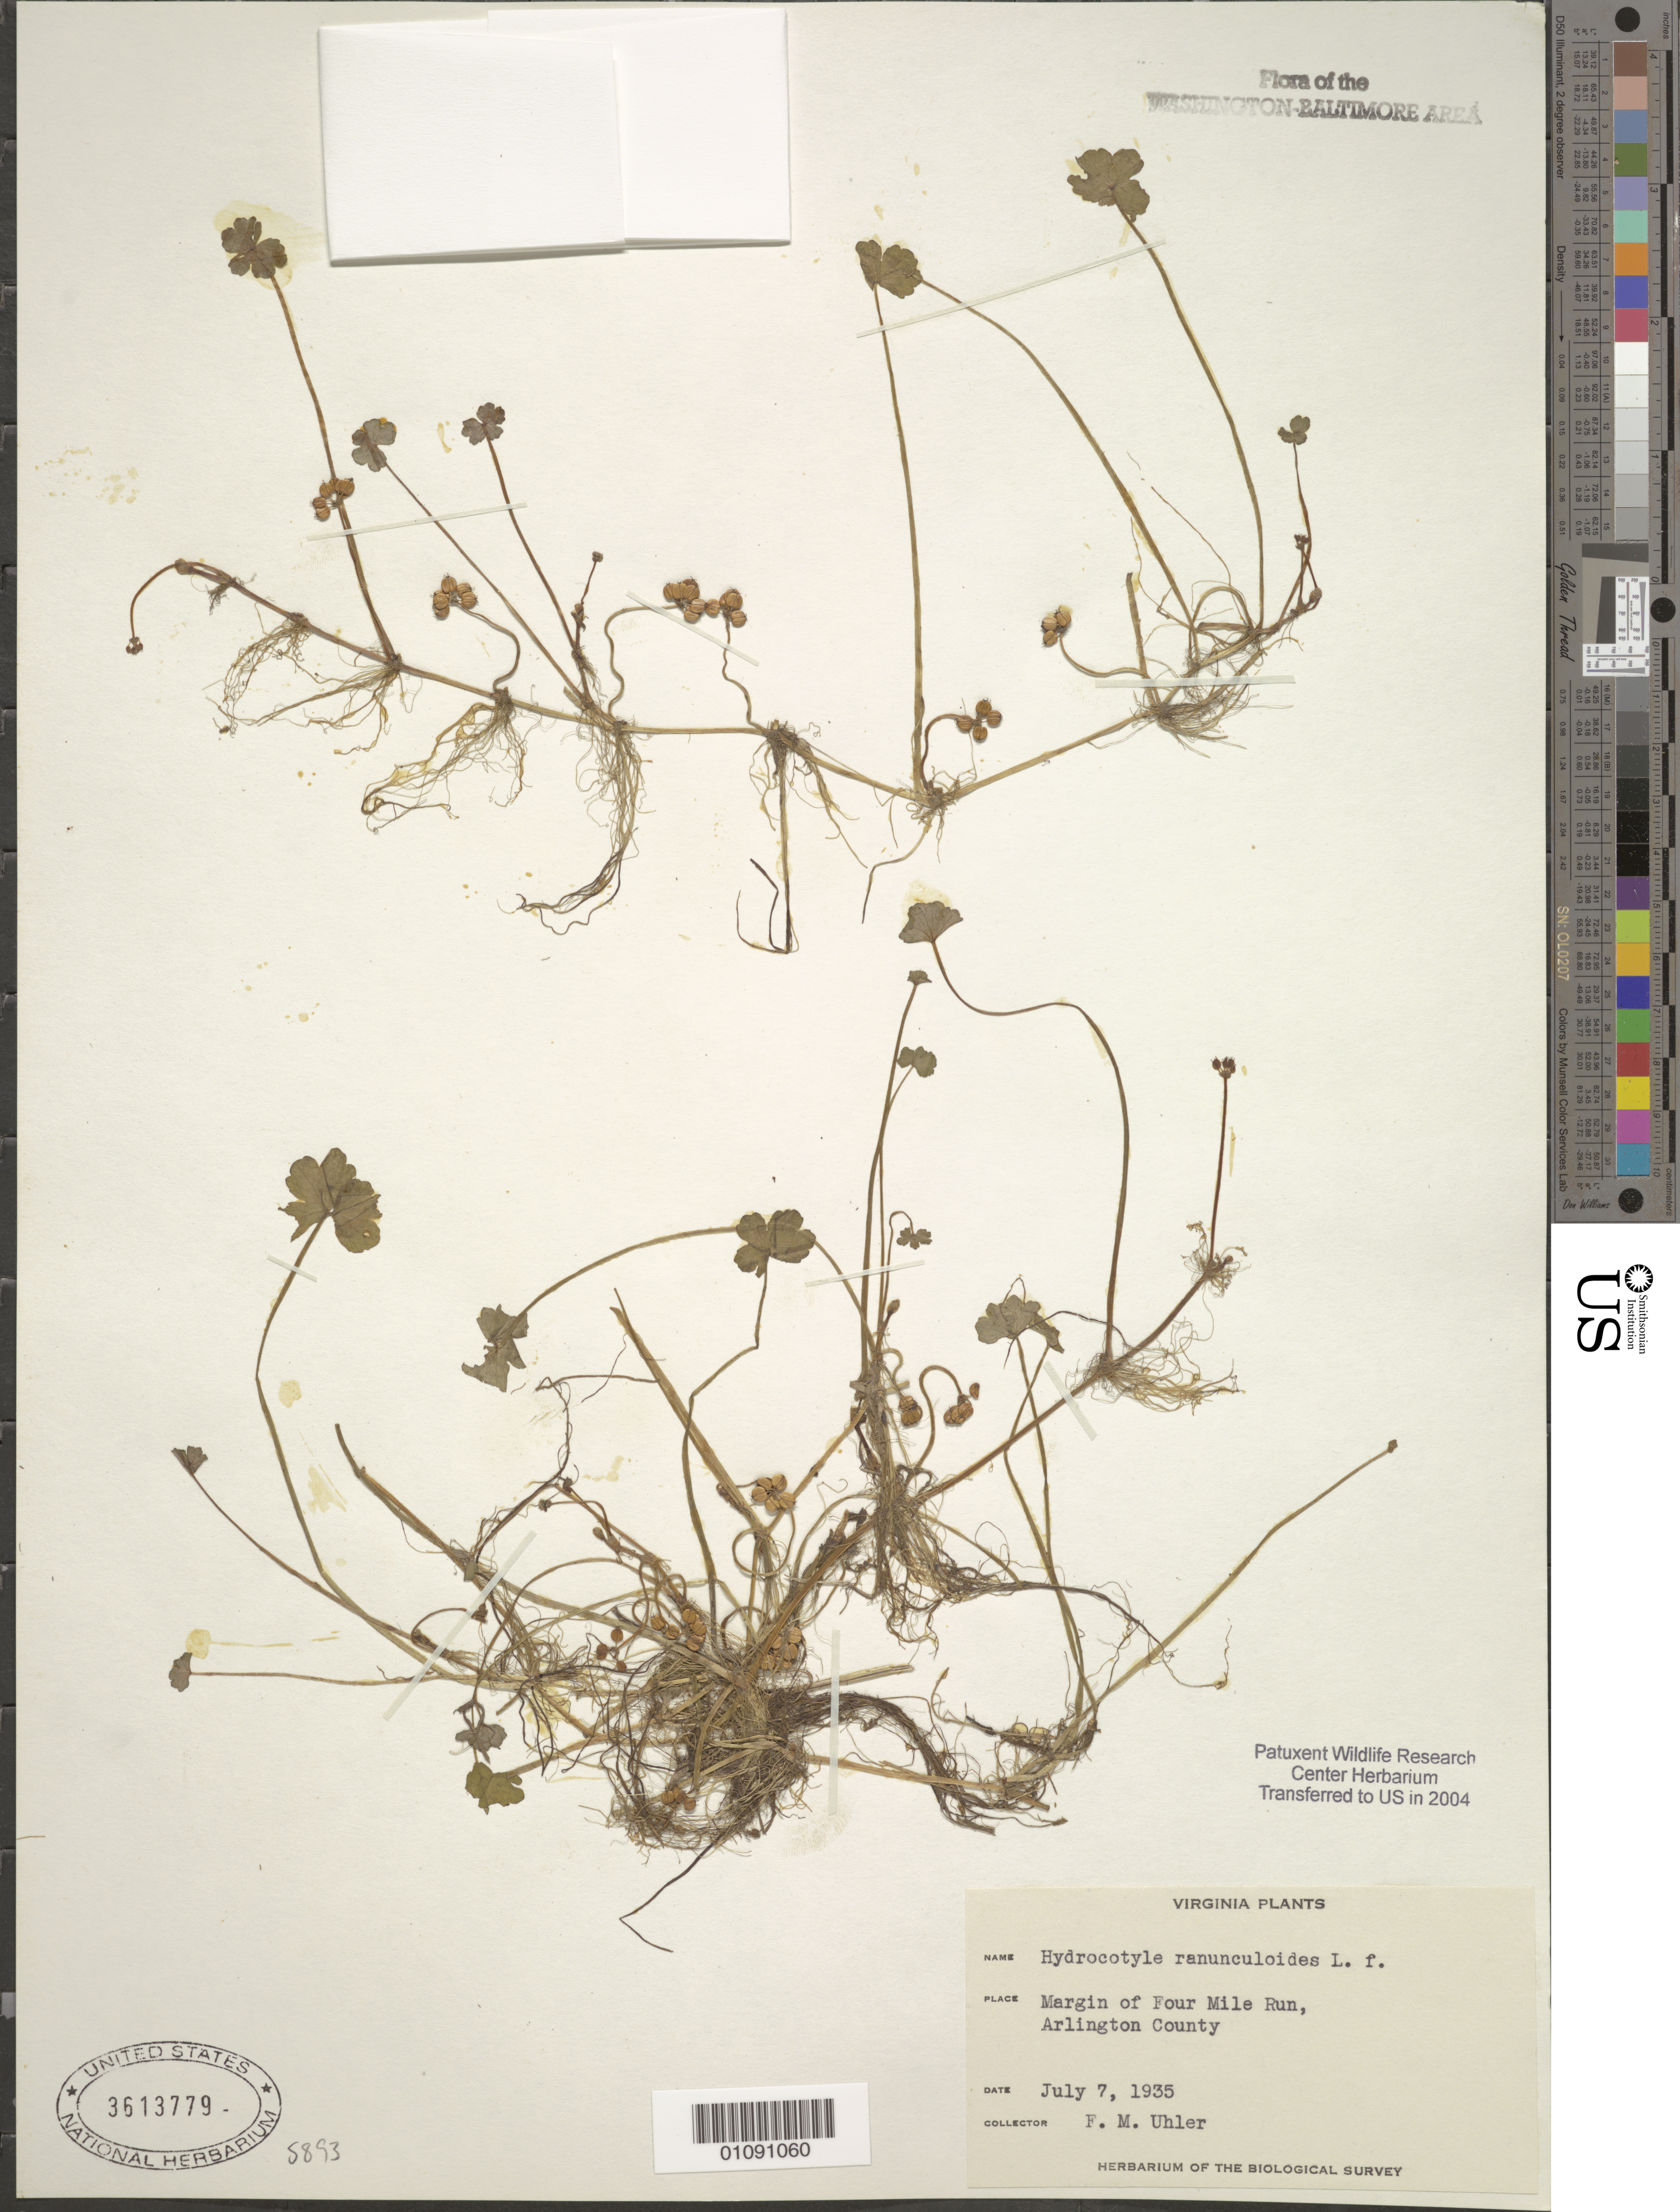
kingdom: Plantae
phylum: Tracheophyta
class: Magnoliopsida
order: Apiales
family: Araliaceae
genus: Hydrocotyle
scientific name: Hydrocotyle ranunculoides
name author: L. f.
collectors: F. M. Uhler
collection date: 1935-07-07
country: United States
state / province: Virginia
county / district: Arlington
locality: Four Mile Run.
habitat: Margin.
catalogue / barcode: US 3613779